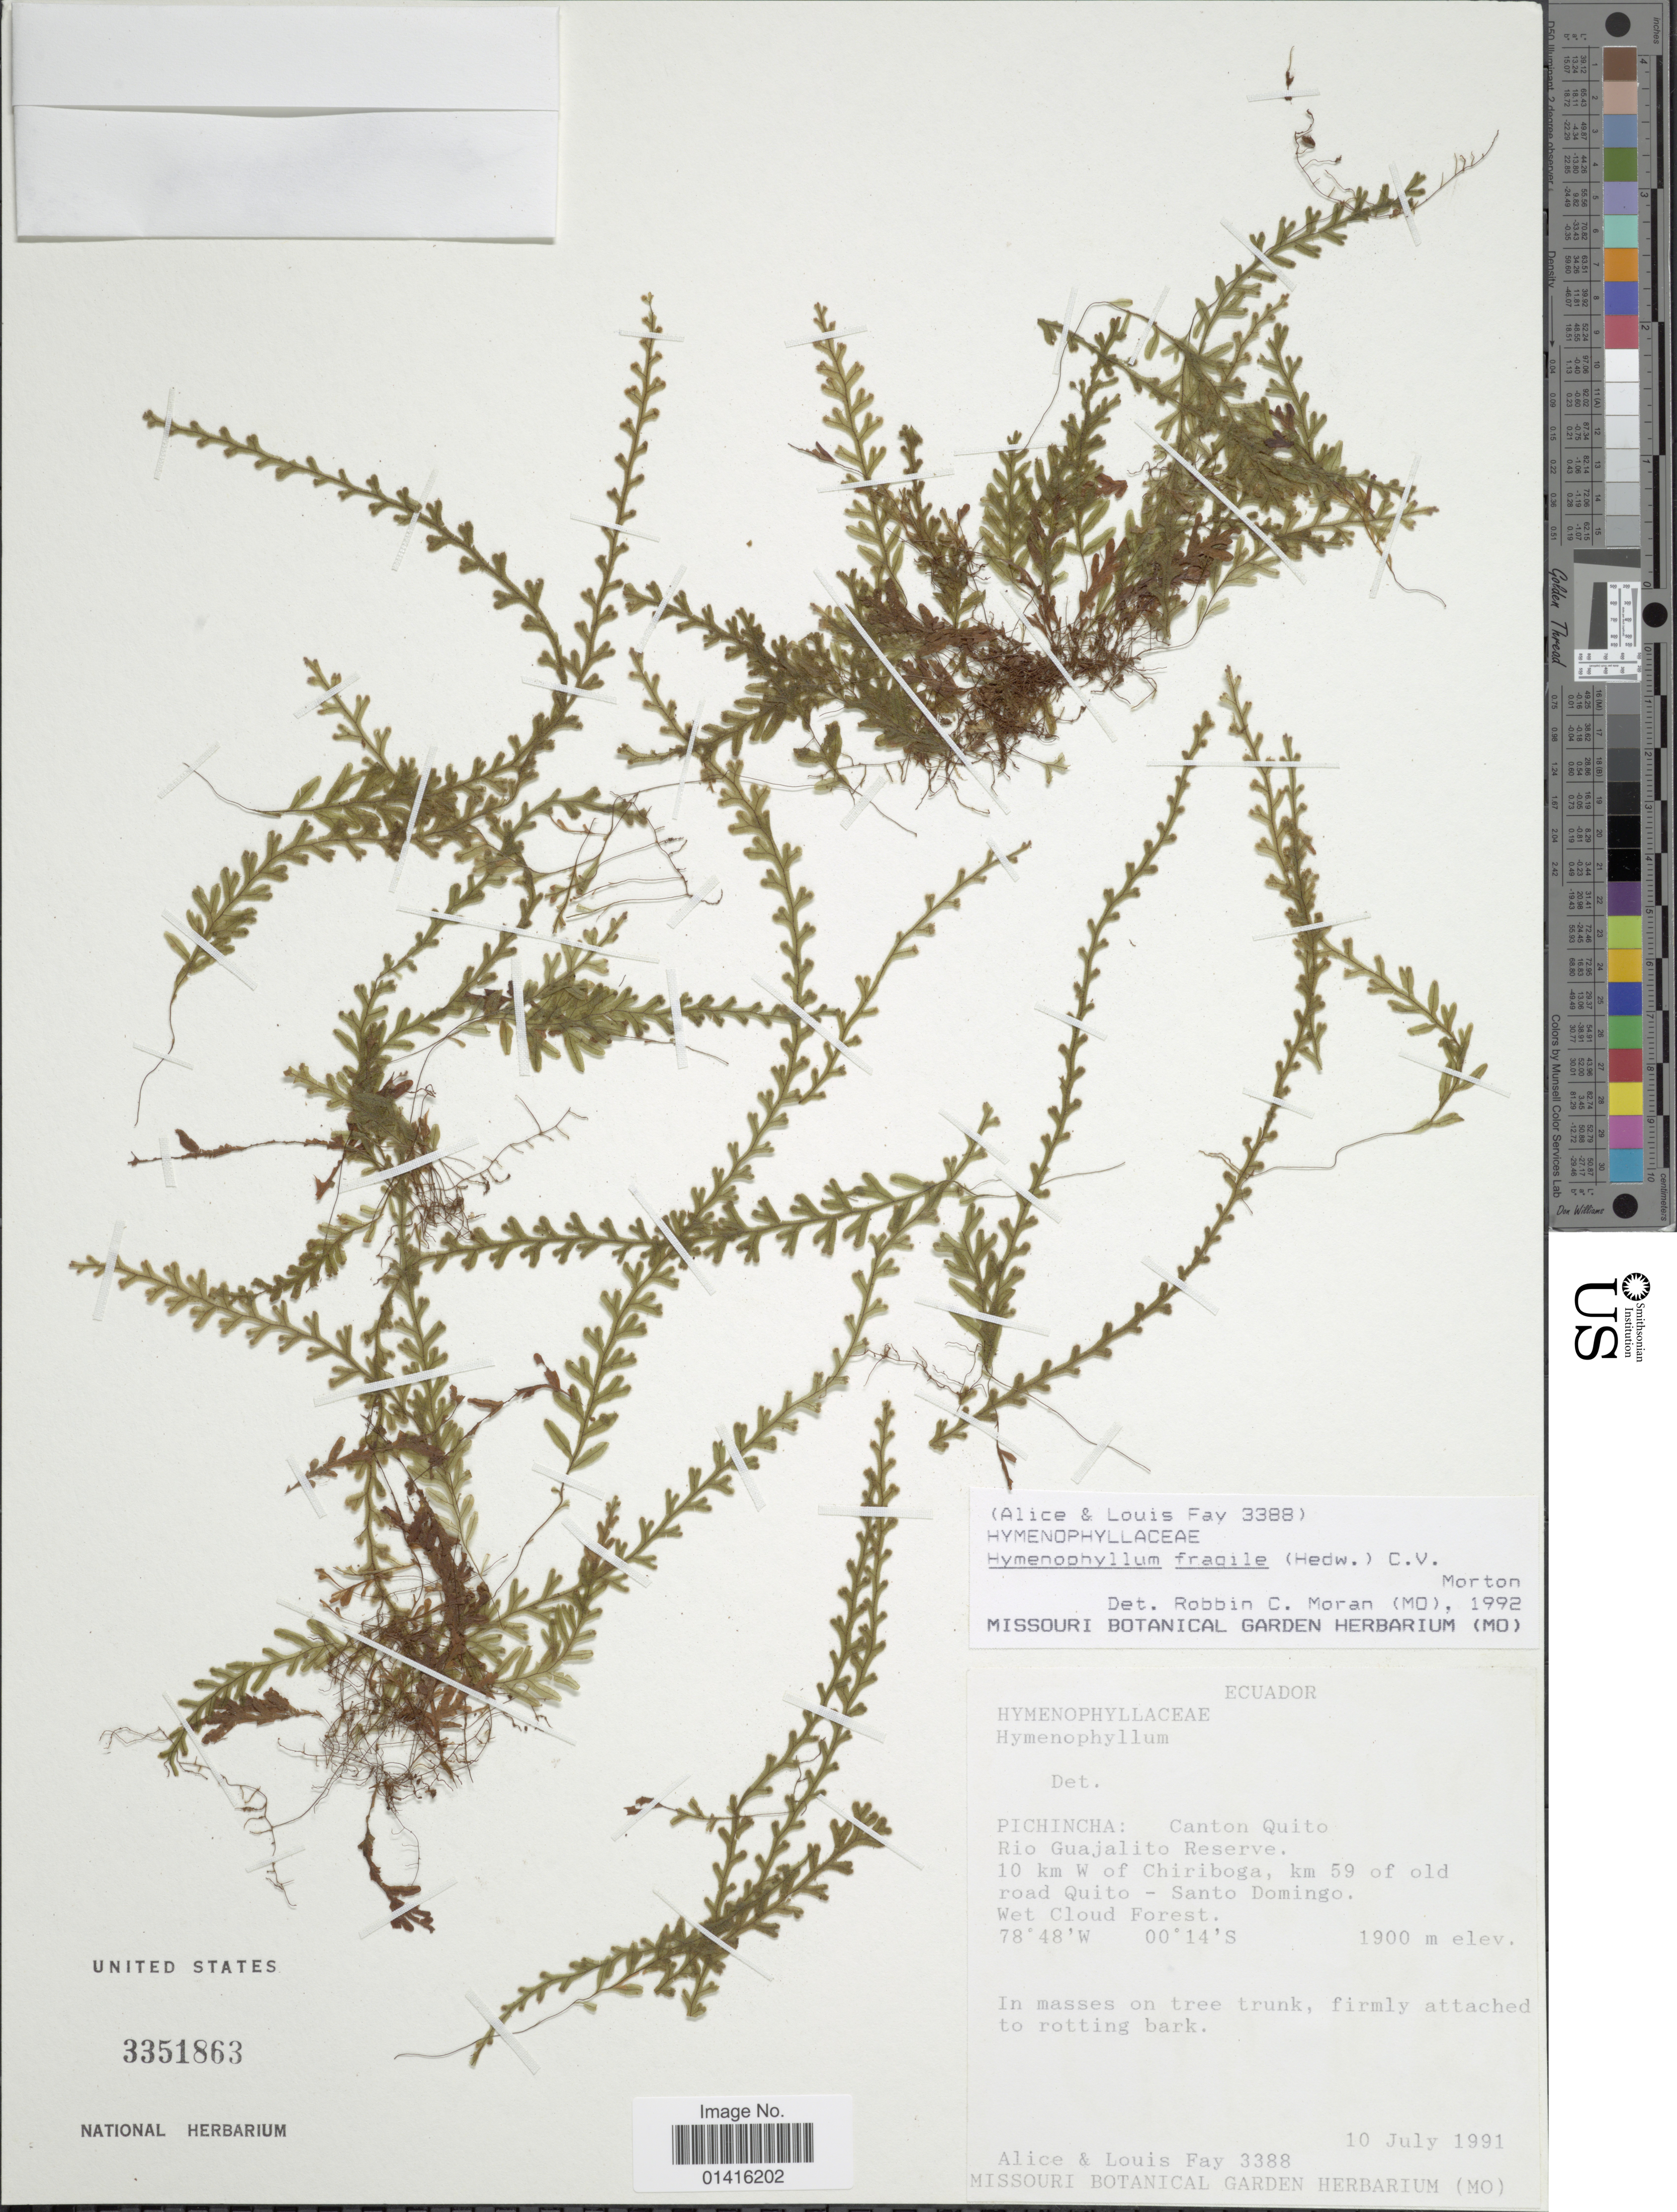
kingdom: Plantae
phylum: Tracheophyta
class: Polypodiopsida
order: Hymenophyllales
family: Hymenophyllaceae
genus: Hymenophyllum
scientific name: Hymenophyllum fragile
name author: (Hedw.) C.V. Morton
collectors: A. Fay & L. Fay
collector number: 3388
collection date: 1991-07-10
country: Ecuador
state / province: Pichincha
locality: Canton Quito, Rio Guajalito Reserve, 10 km W of Chiriboga, km 59 of old road Quito - Santo Domingo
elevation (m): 1900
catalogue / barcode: US 3351863